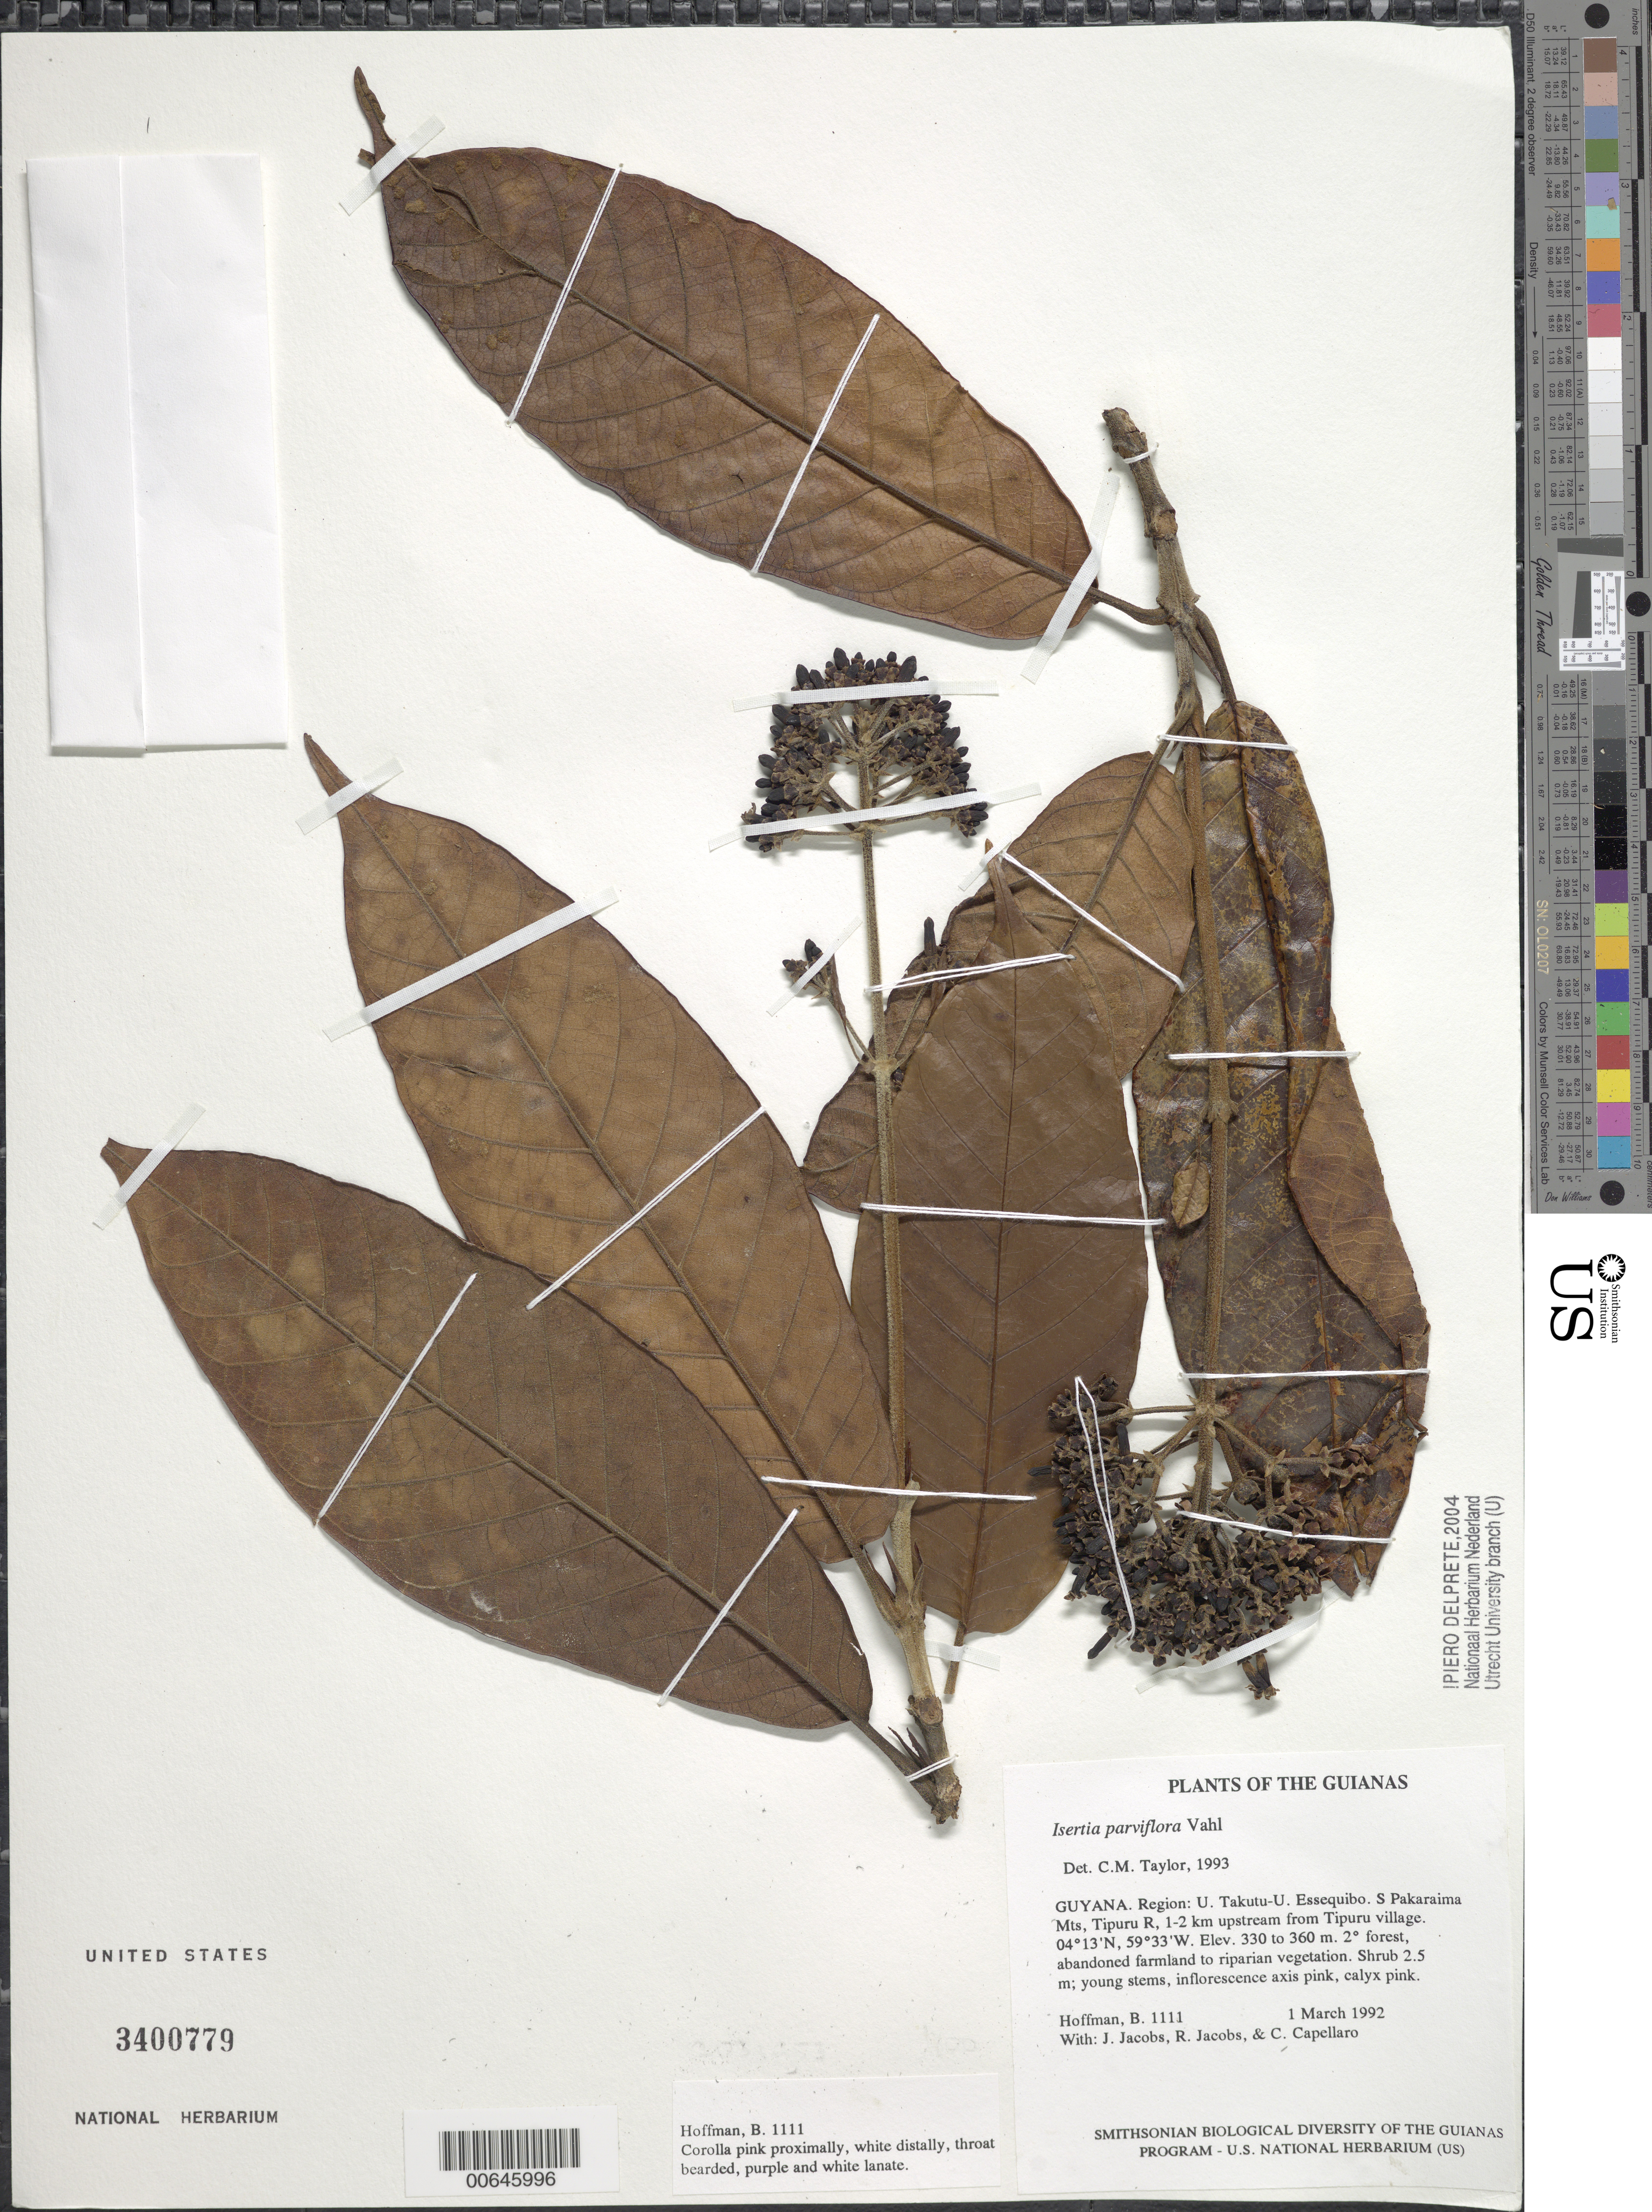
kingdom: Plantae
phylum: Tracheophyta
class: Magnoliopsida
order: Gentianales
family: Rubiaceae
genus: Isertia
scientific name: Isertia parviflora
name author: Vahl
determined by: Taylor, Charlotte M.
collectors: B. Hoffman, J. Jacobs, R. Jacobs & C. Capellaro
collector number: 1111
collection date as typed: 1 March 1992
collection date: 1992-03-01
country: Guyana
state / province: U. Takutu-U. Essequibo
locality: S Pakaraima Mts, Tipuru R., 1-2 km upstream from Tipuru Village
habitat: Secondary forest, abandoned farmland to riparian vegetation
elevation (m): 330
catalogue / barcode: US 3400779